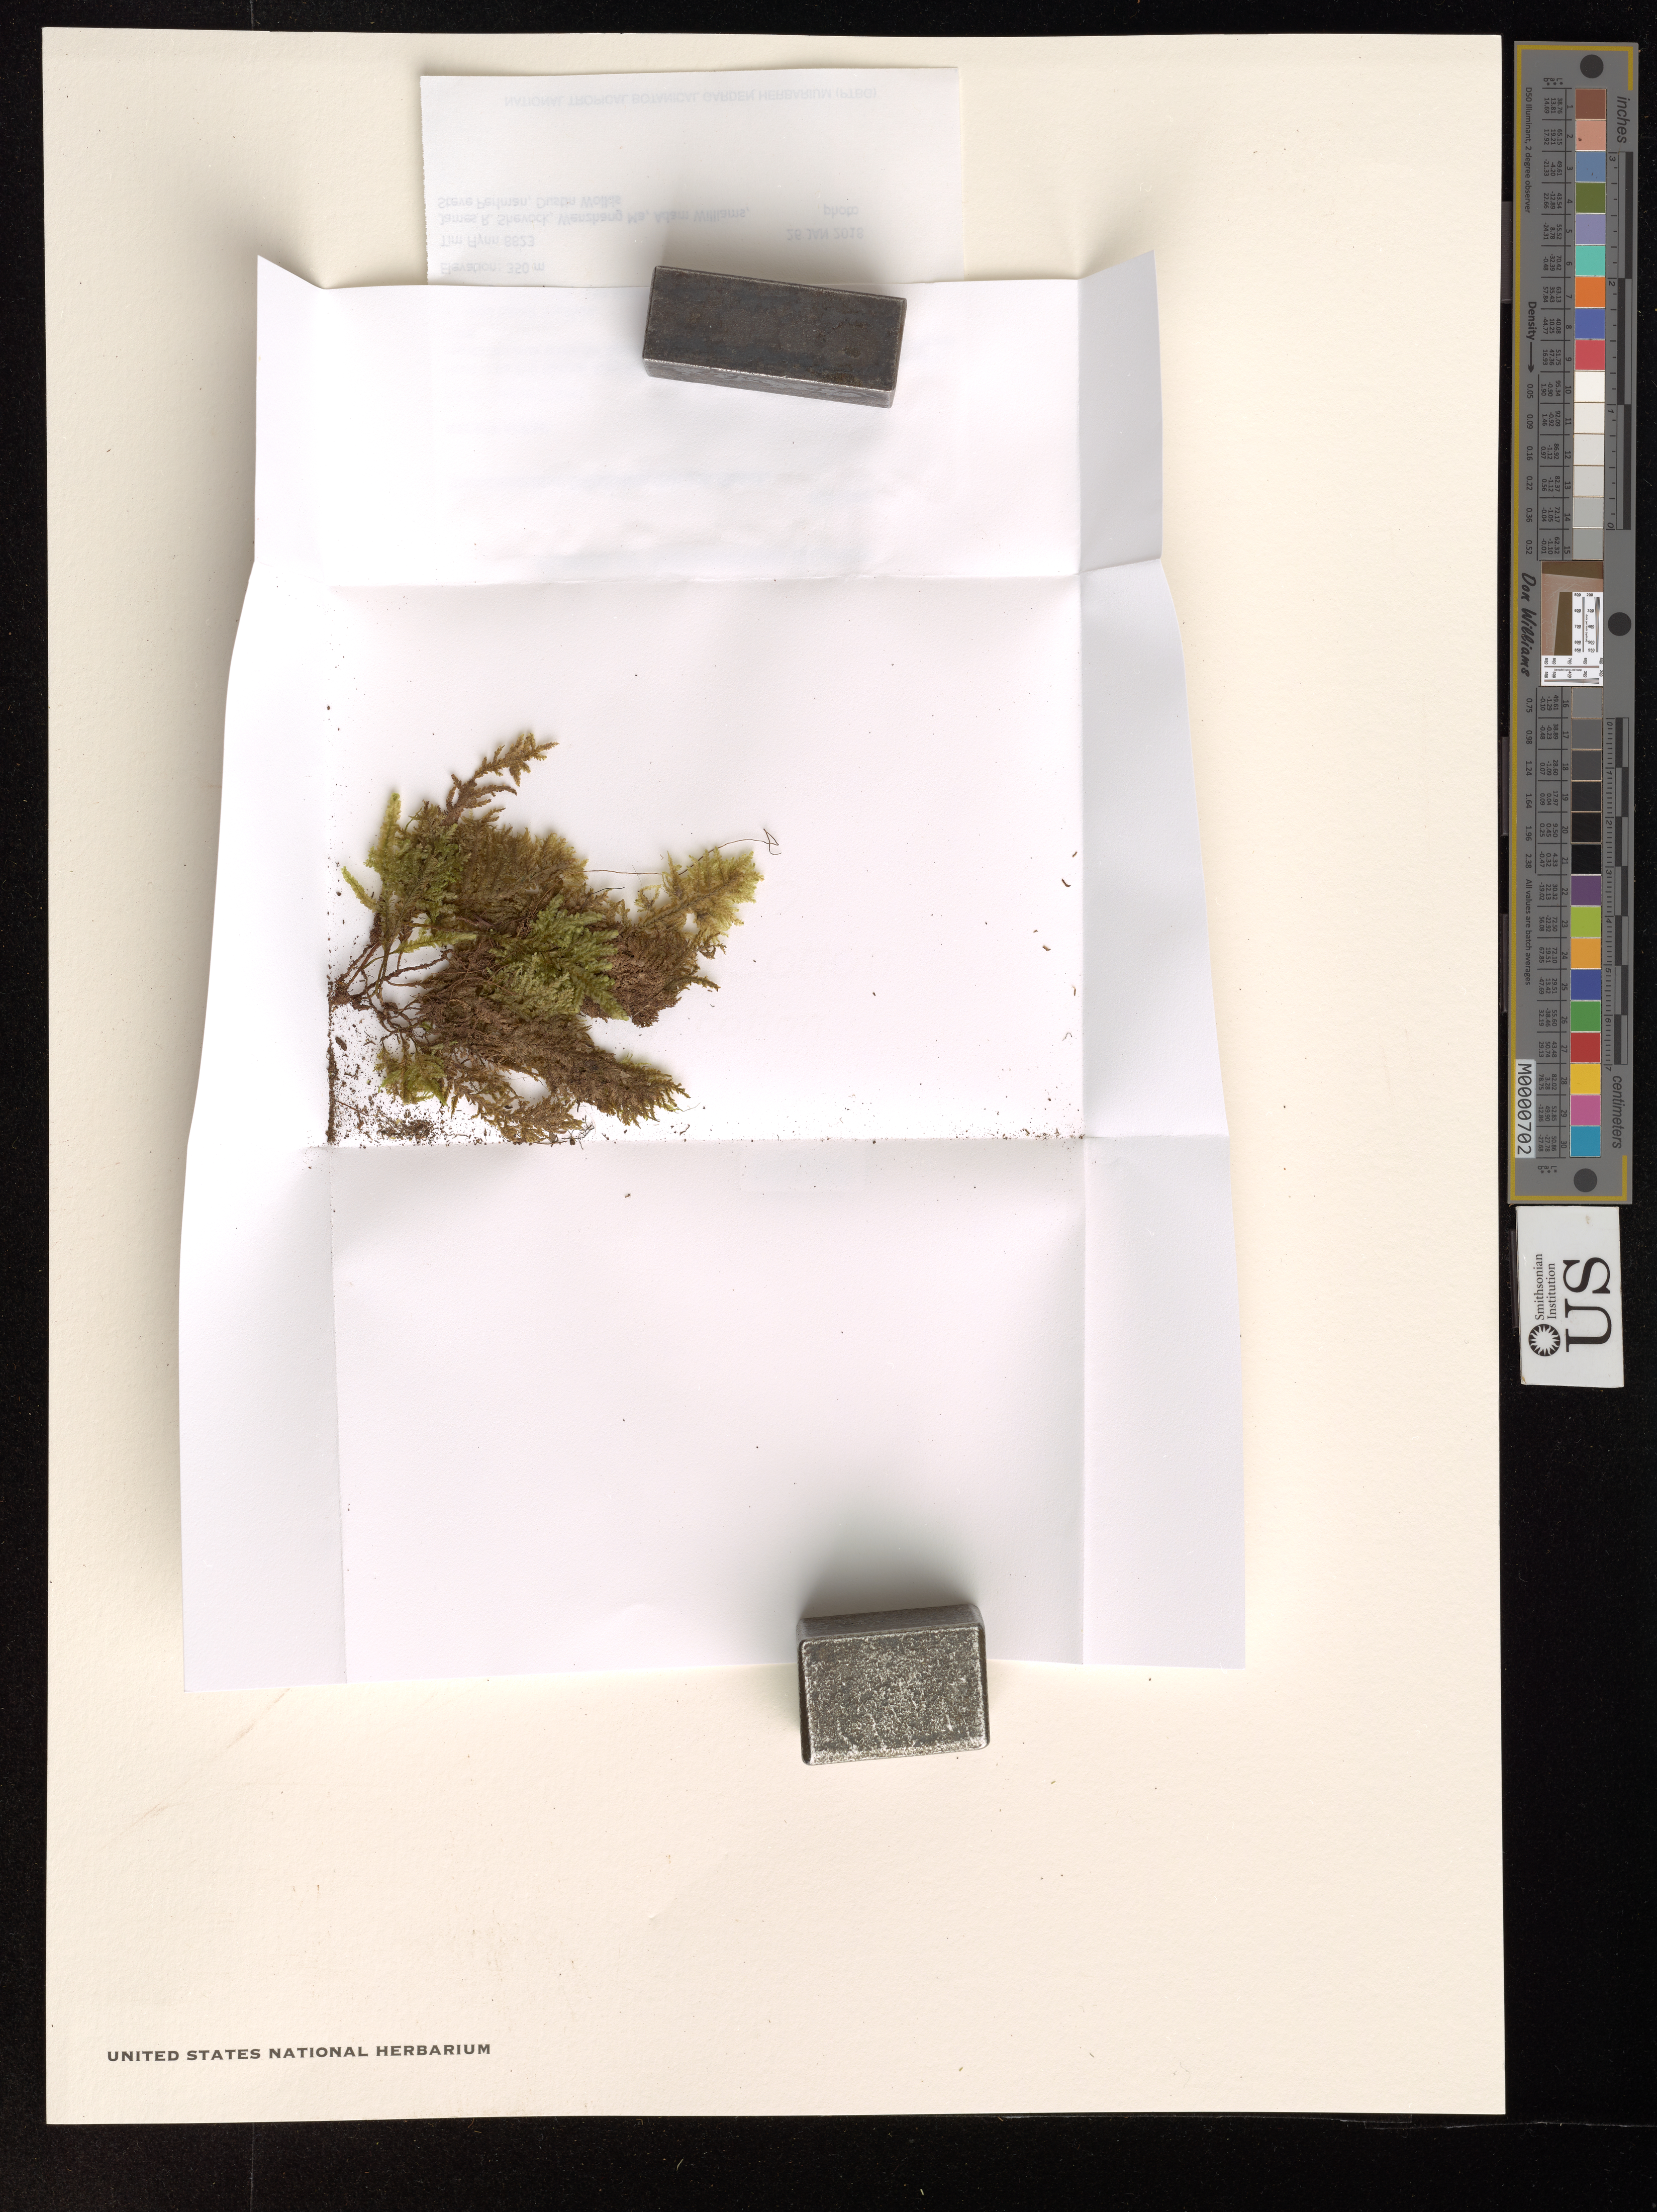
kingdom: Plantae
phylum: Bryophyta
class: Bryopsida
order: Hypnales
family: Neckeraceae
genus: Homaliodendron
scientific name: Homaliodendron flabellatum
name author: (Sm.) M. Fleisch.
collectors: T. Flynn, J. R. Shevock, M. Wenzhang & A. Williams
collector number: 8823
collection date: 2018-01-26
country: United States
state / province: Hawaii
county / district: Kauai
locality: The Hawaiian Islands. Kauai Hanalei District. Hono O Na Pali Natural Area Reserve. Waiahuakua Valley.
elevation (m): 350